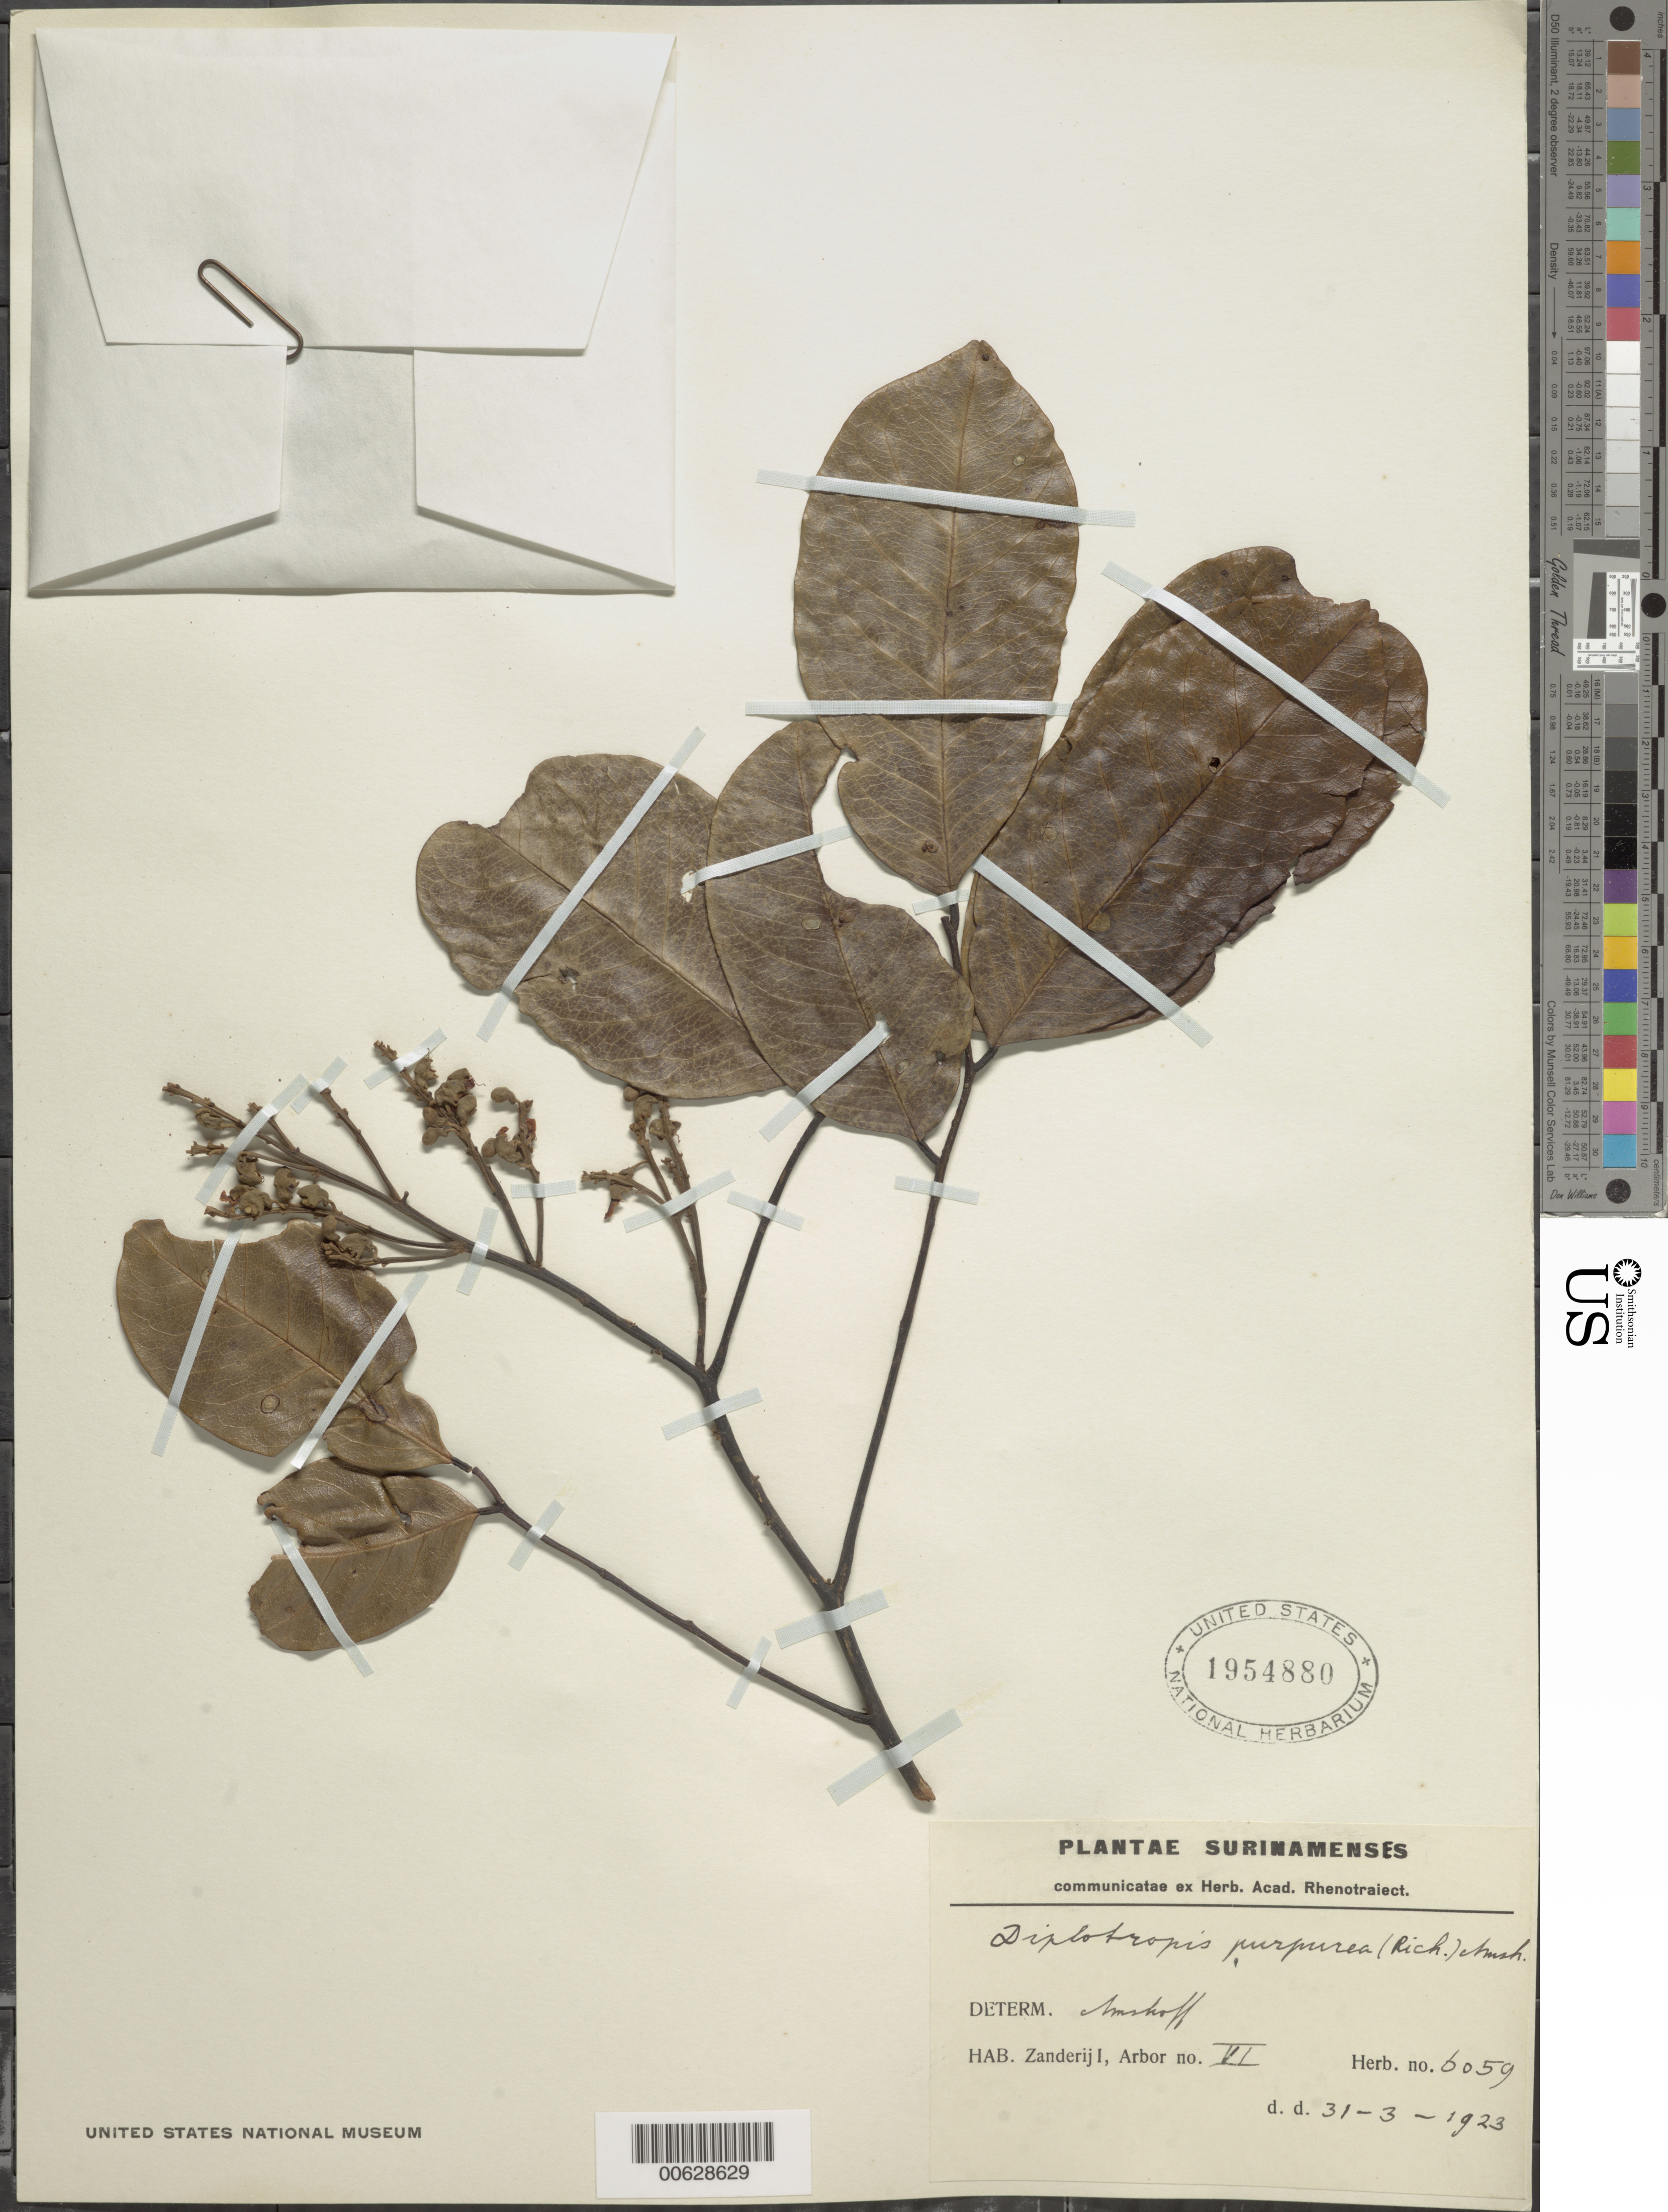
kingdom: Plantae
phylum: Tracheophyta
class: Magnoliopsida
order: Fabales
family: Fabaceae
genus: Diplotropis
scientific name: Diplotropis purpurea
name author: (Rich.) Amshoff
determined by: Amshoff, G. J. H.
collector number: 6059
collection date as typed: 31-Mar-23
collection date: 1923-03-31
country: Suriname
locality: Zanderij I., Forest Reserve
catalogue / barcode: US 1954880